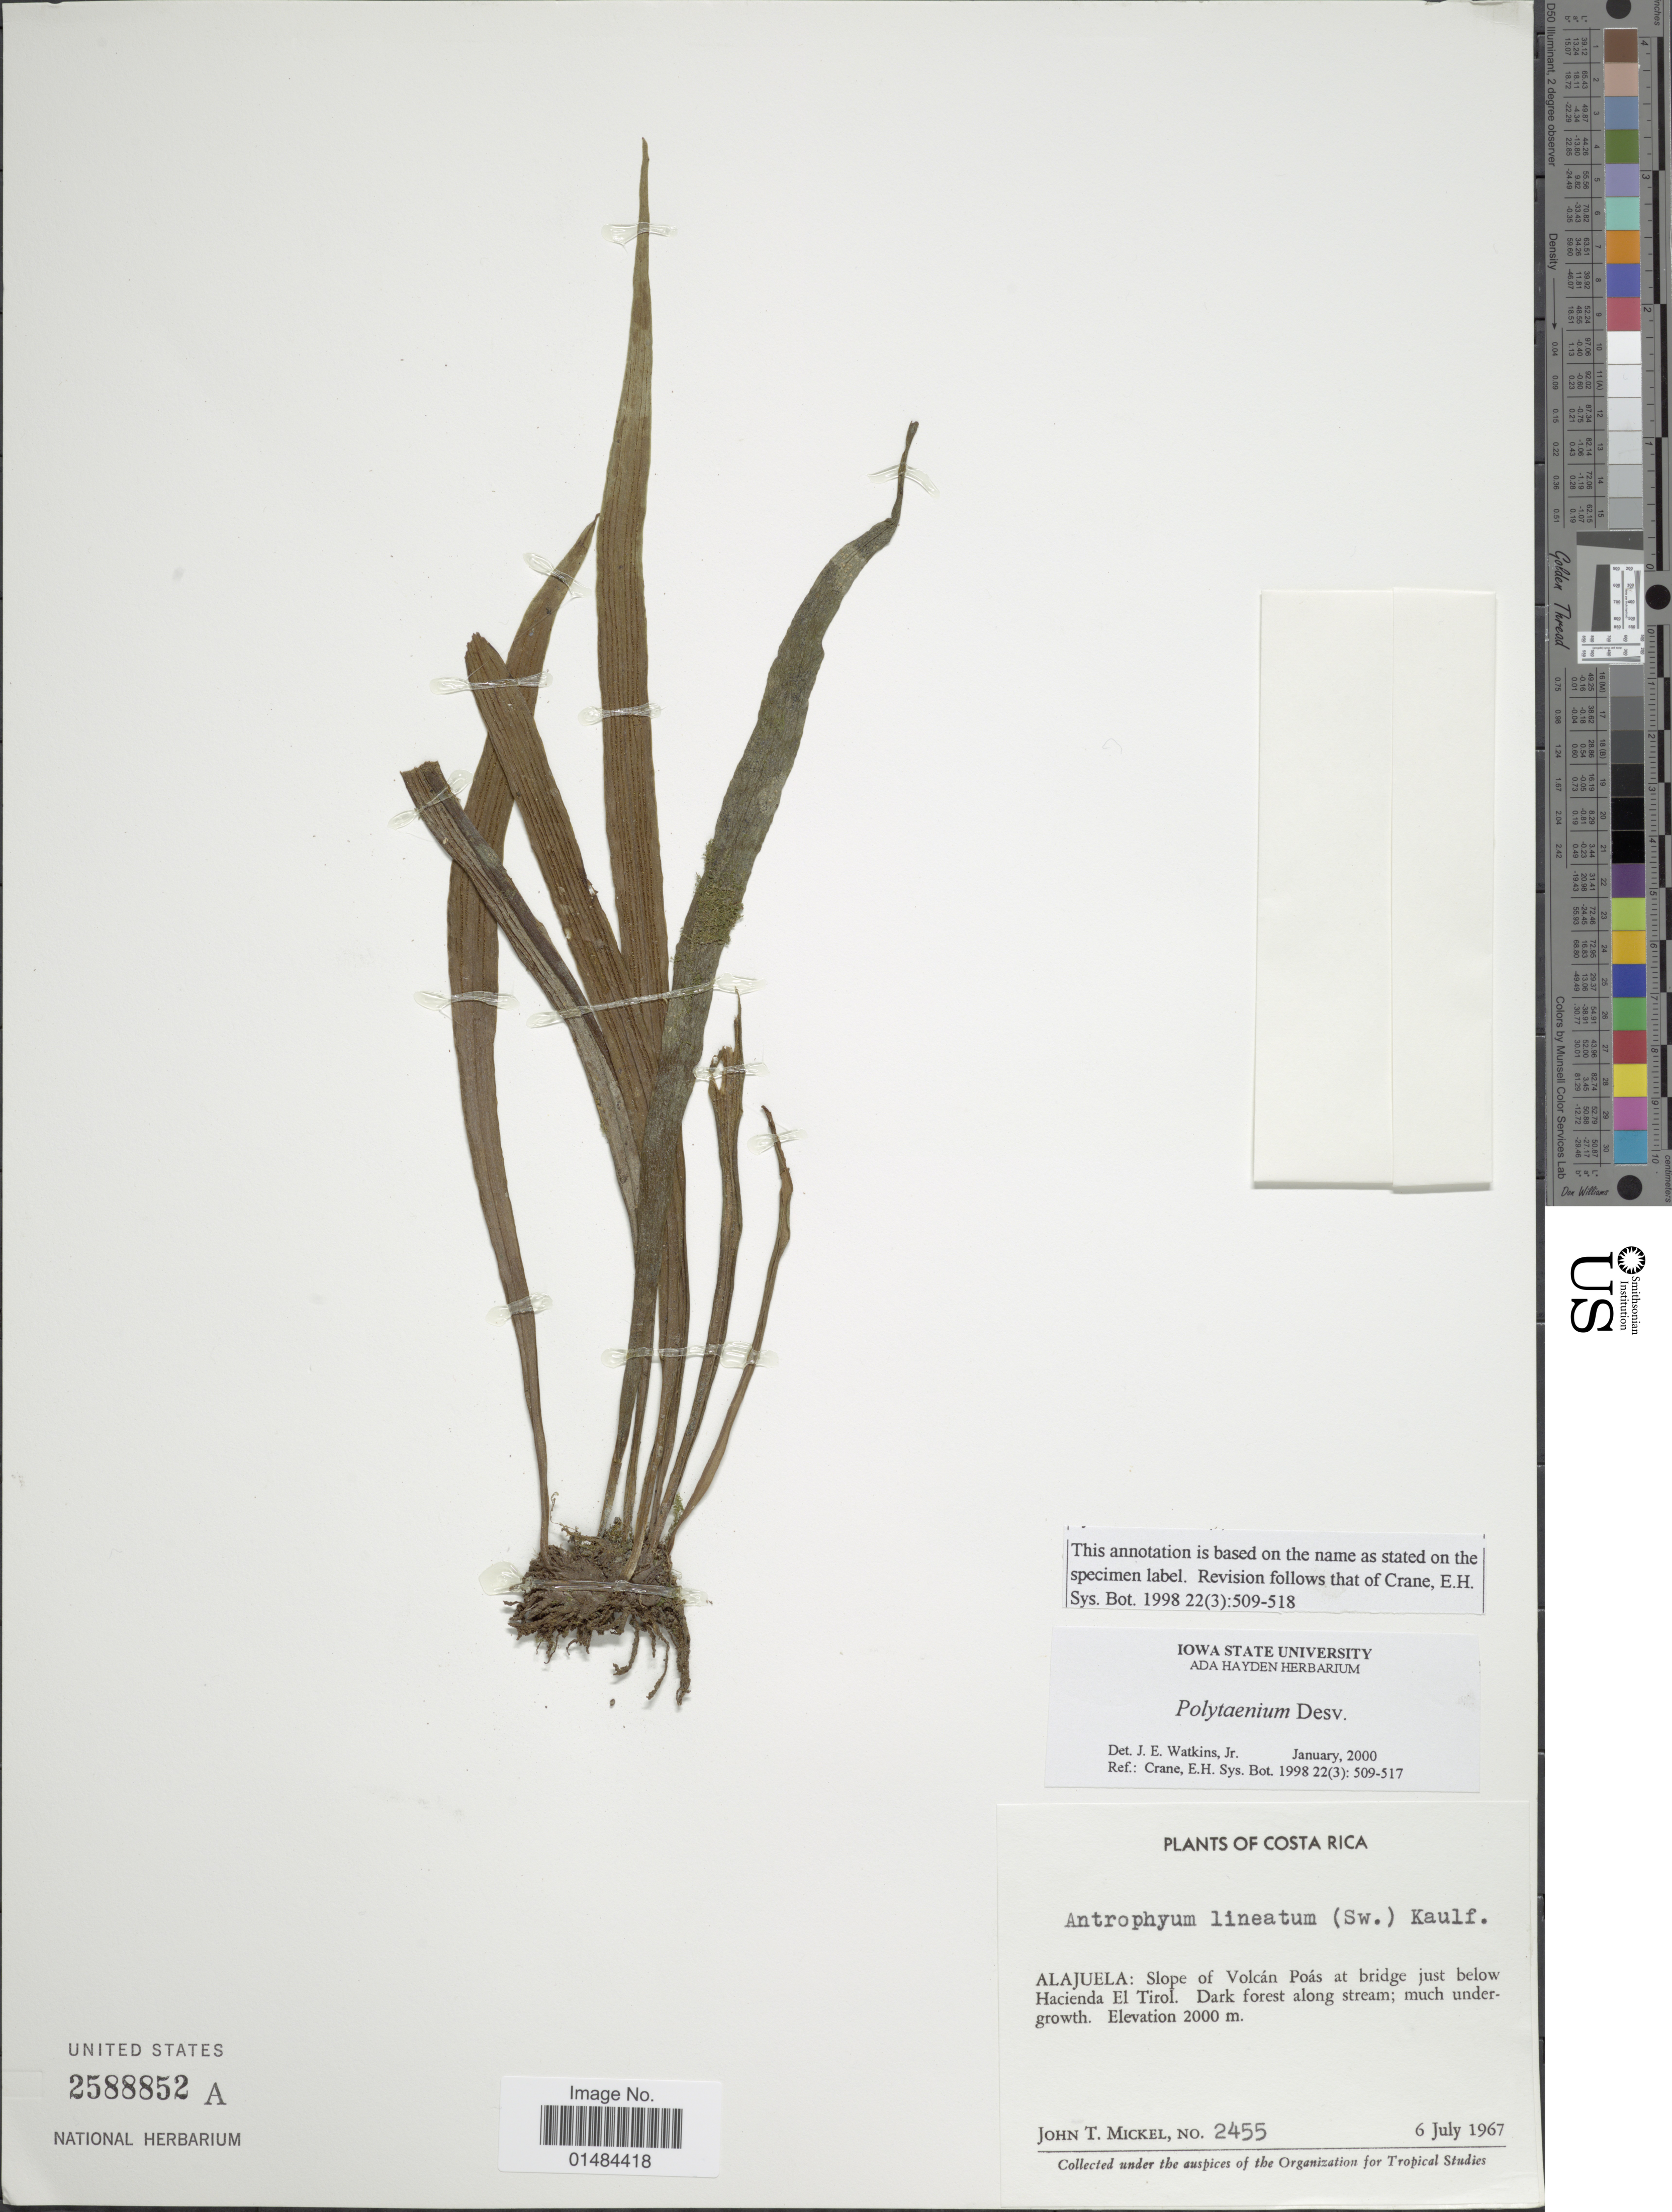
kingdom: Plantae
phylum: Tracheophyta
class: Polypodiopsida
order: Polypodiales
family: Pteridaceae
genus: Polytaenium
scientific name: Polytaenium lineatum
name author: (Sw.) J. Sm.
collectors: J. T. Mickel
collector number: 2455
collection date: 1967-07-06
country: Costa Rica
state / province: Alajuela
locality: Costa Rica, Slope of Volcán, Poás at bridge just below Hacienda El Tirol.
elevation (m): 2000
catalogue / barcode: US 5288852A